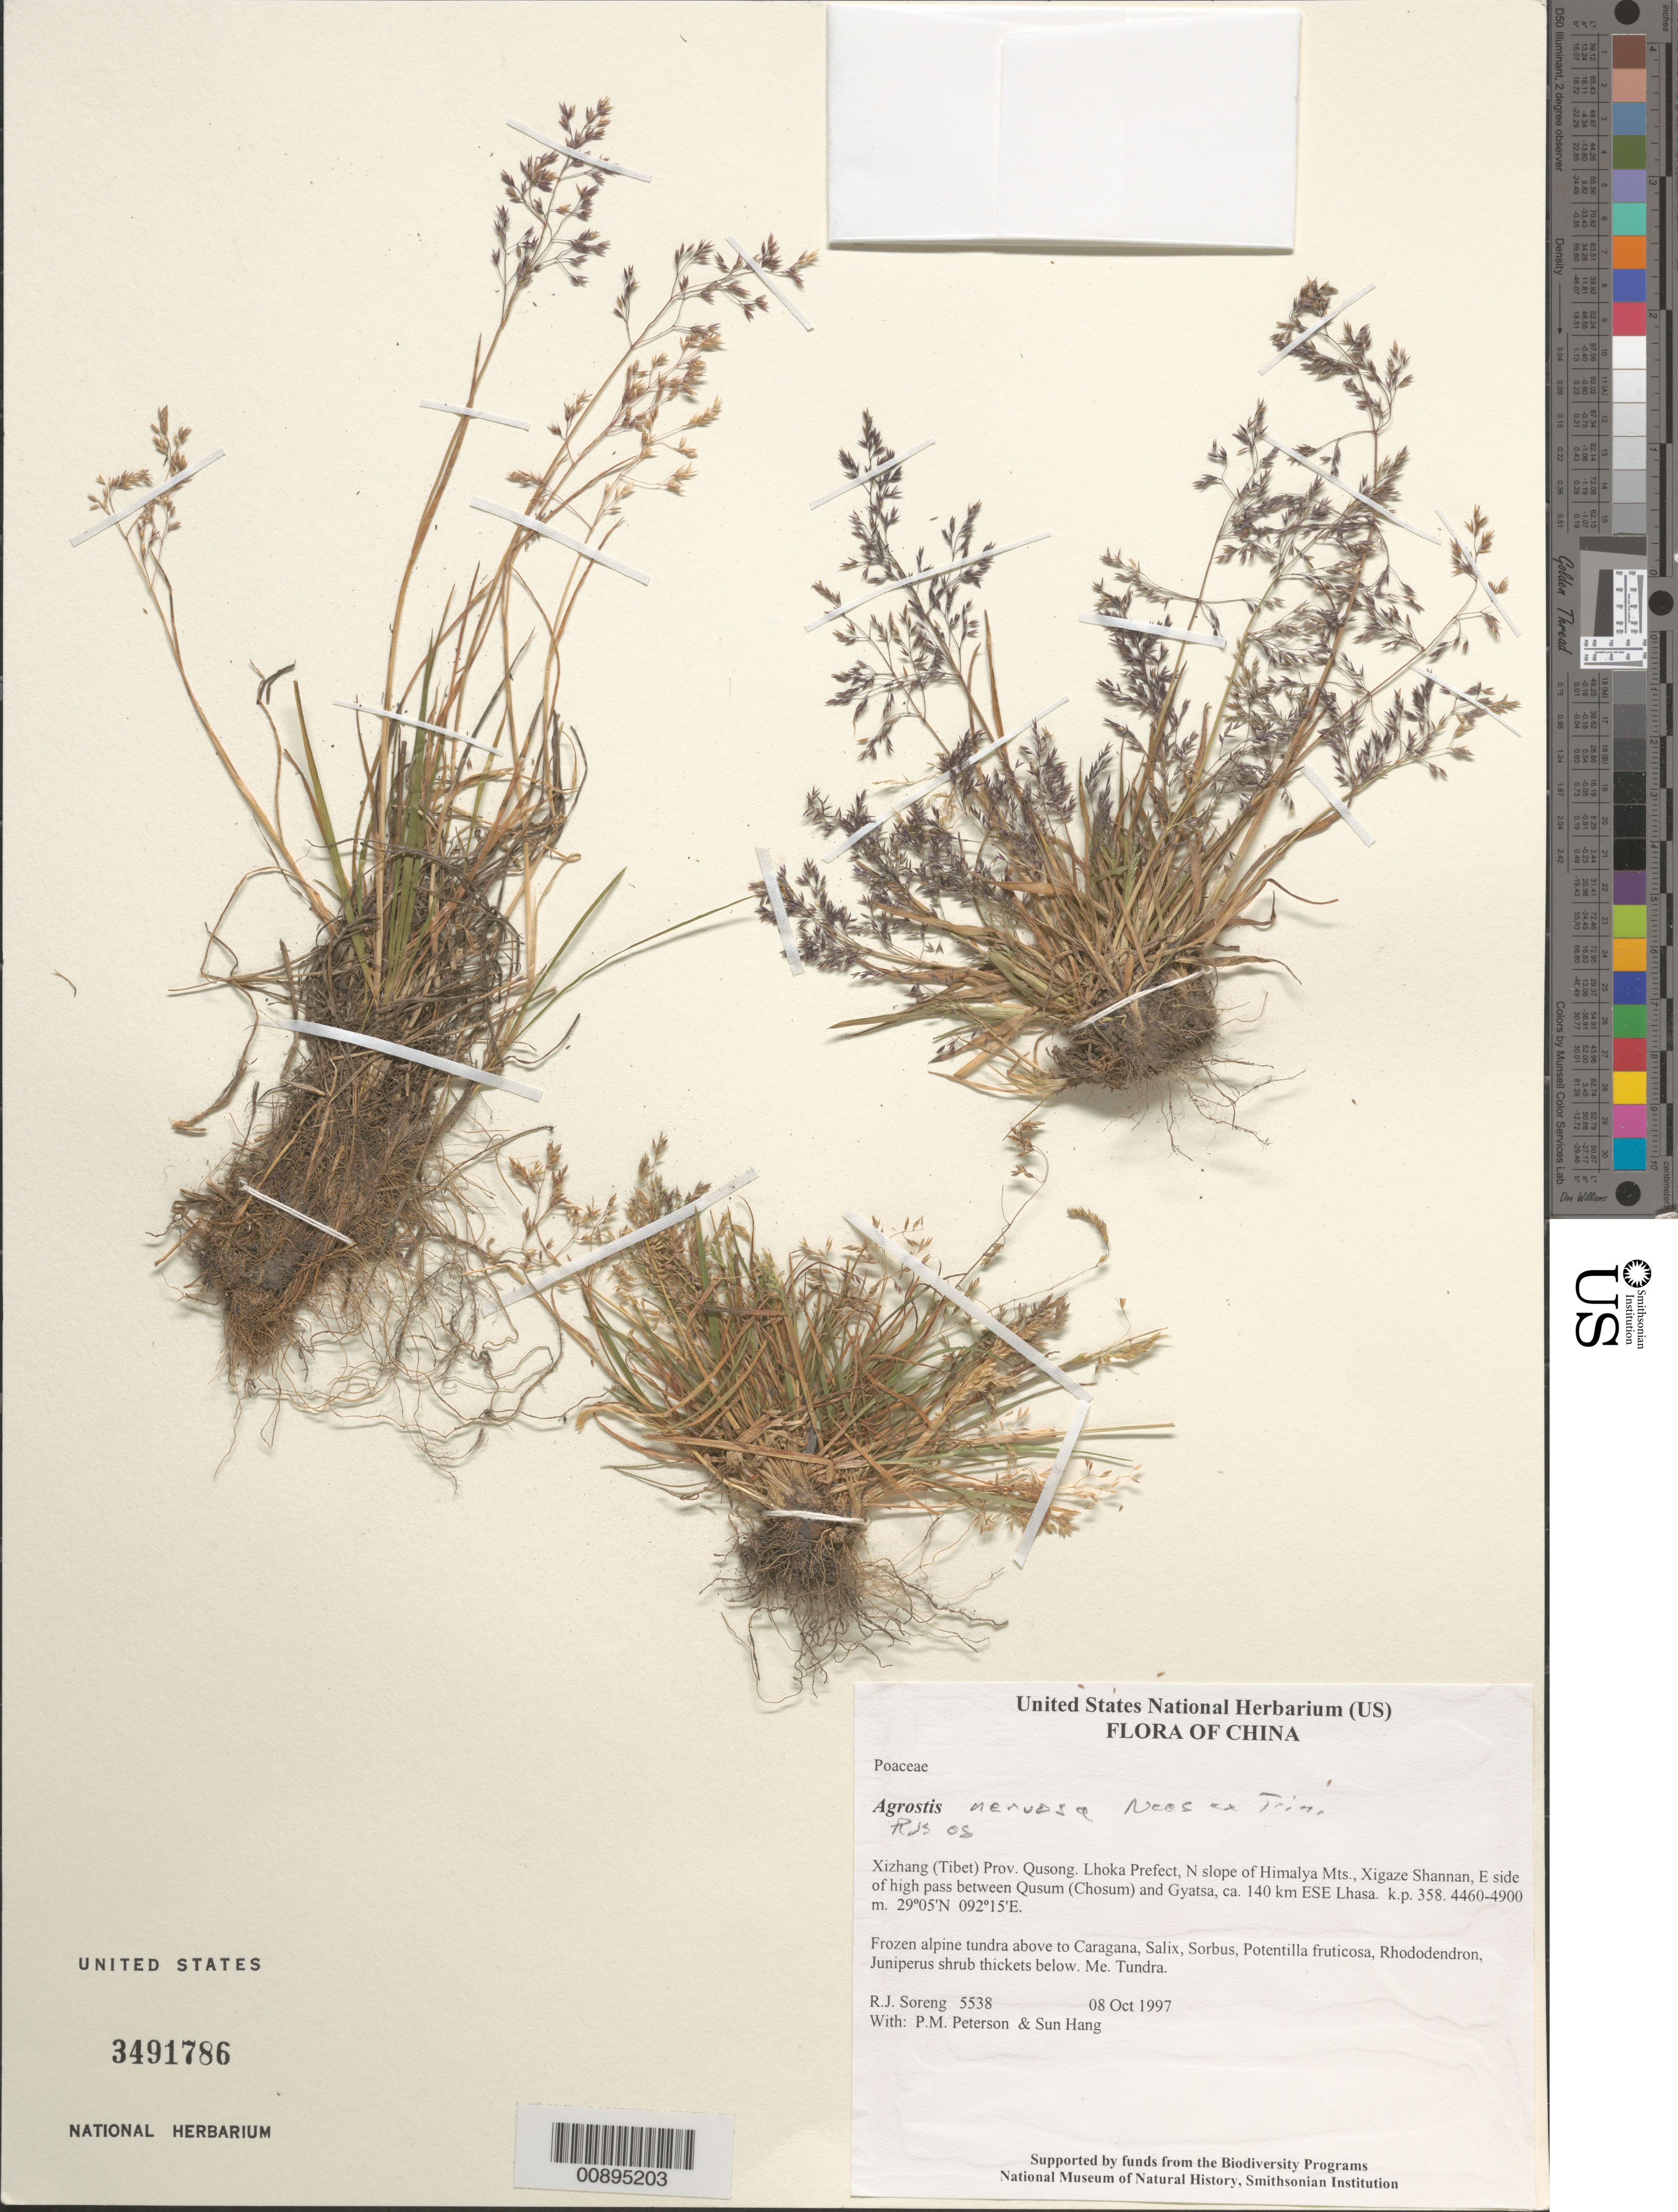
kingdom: Plantae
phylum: Tracheophyta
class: Liliopsida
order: Poales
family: Poaceae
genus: Agrostis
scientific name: Agrostis nervosa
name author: Nees ex Trin.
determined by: Soreng, Robert J., Research Associate (BOT), Smithsonian Institution - National Museum of Natural History (UNITED STATES)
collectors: R. J. Soreng, P. M. Peterson & Sun Hang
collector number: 5538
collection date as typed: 08 Oct 1997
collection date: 1997-10-08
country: China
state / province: Xizang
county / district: Qusong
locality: Lhoka Prefect, N slope of Himalya Mts., Xigaze Shannan, E side of high pass between Qusum (Chosum) and Gyatsa, ca. 140 km ESE Lhasa. k.p. 358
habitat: Frozen alpine tundra above to Caragana, Salix, Sorbus, Potentilla fruticosa, Rhododendron, Juniperus shrub thickets below. Me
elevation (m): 4460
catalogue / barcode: US 3491786